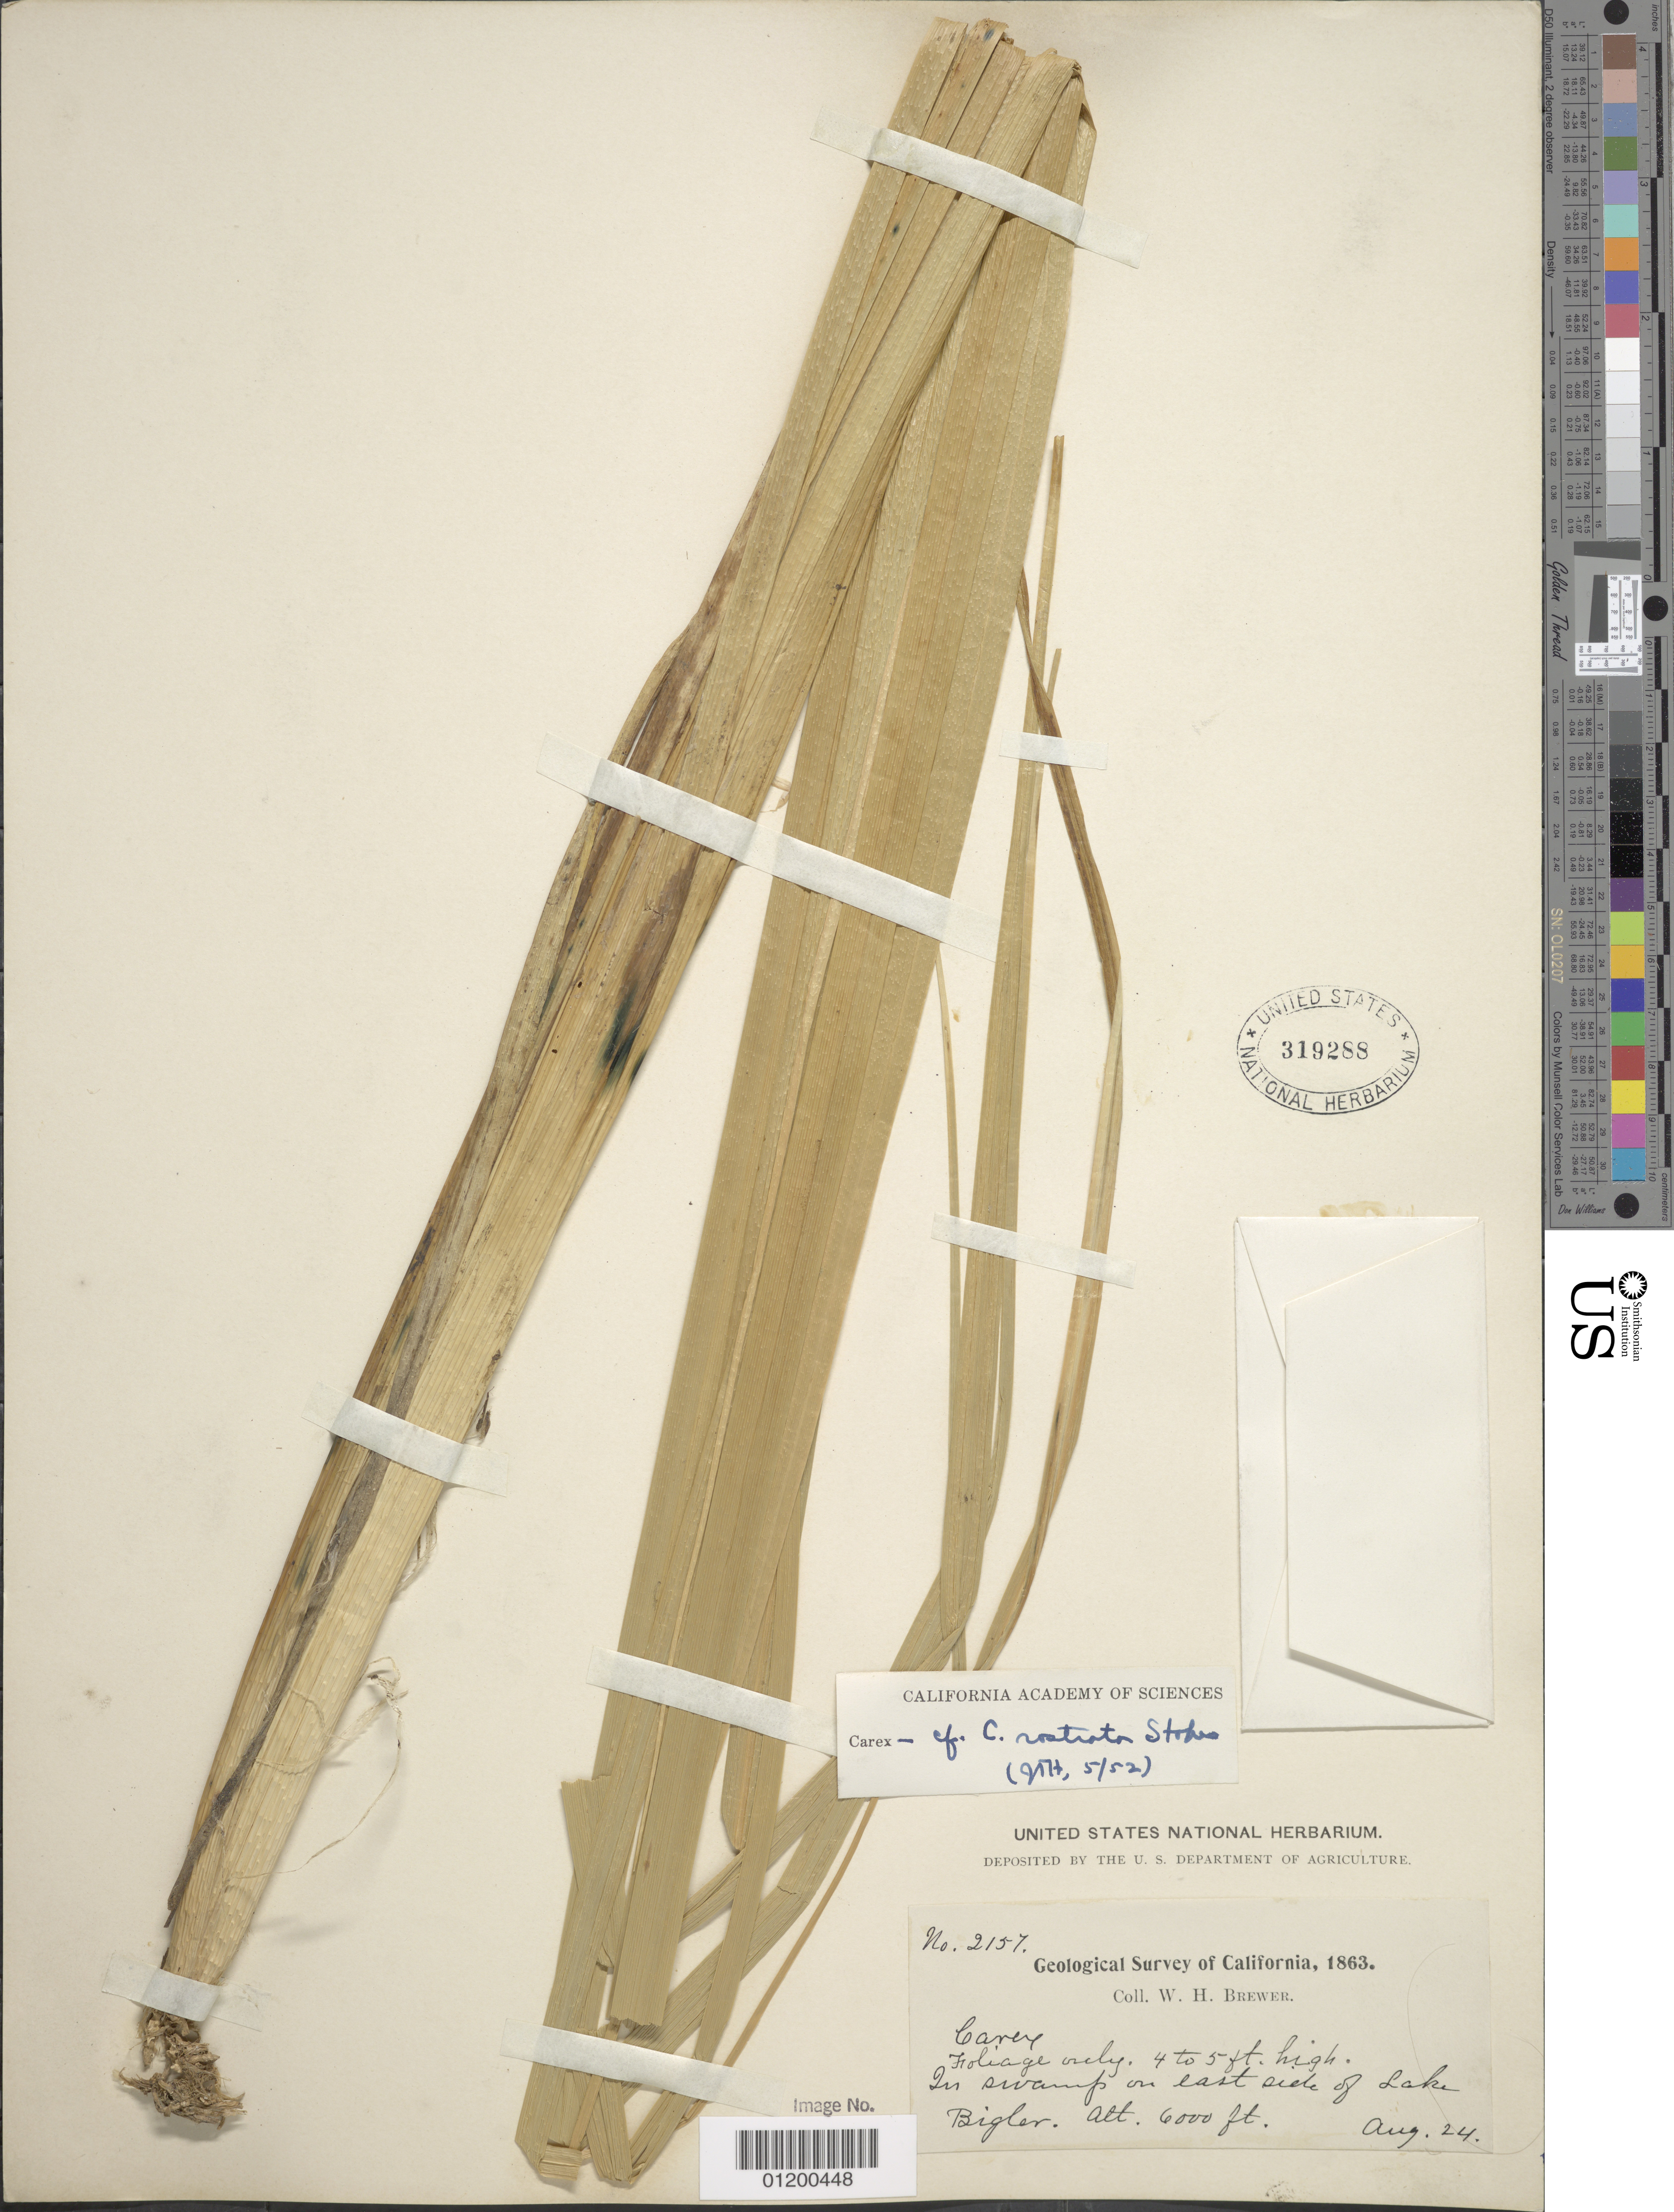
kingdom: Plantae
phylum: Tracheophyta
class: Liliopsida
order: Poales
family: Cyperaceae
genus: Carex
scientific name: Carex rostrata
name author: Stokes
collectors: W. H. Brewer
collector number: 2157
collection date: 1863-08-24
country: United States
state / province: California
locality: In swamp on east side of Lake Bigler.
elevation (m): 1829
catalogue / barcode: US 319288